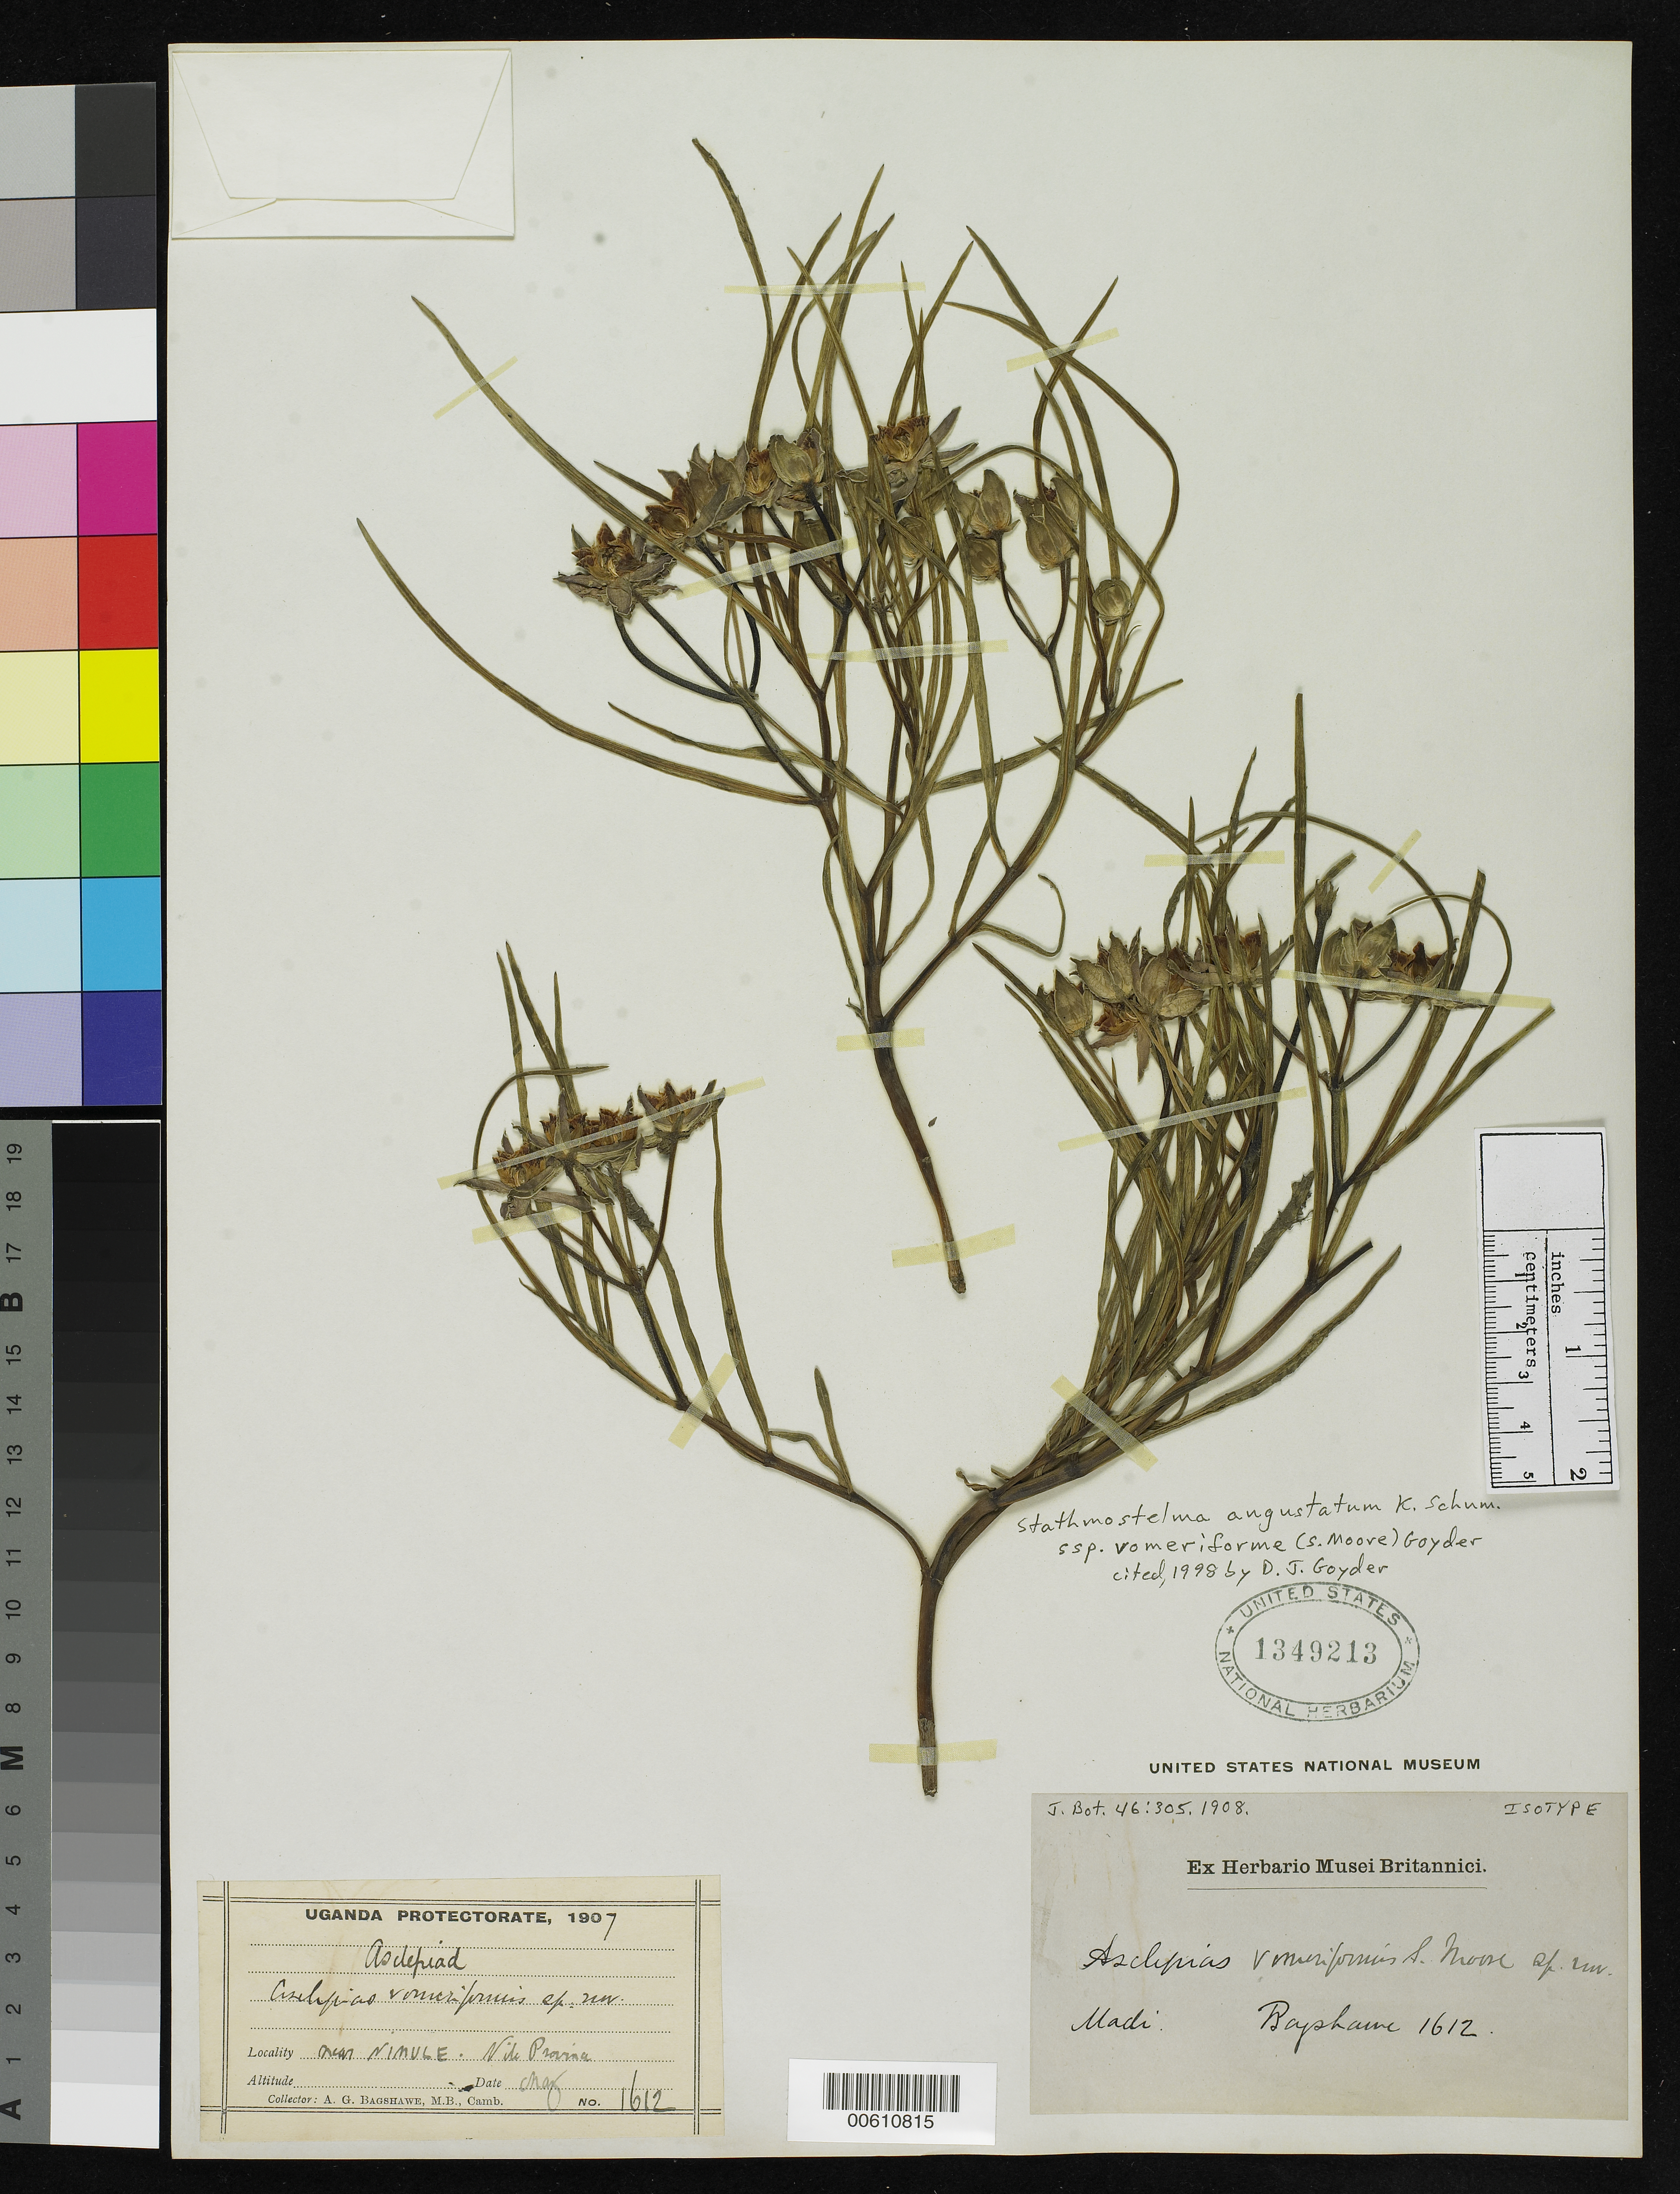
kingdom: Plantae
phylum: Tracheophyta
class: Magnoliopsida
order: Gentianales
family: Apocynaceae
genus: Asclepias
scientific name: Asclepias vomeriformis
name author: S. Moore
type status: Isotype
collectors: A. Bagshawe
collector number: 1612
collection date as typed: May 1907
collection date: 1907-05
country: Uganda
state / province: Northern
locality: Madi. Near Nimule. Nile.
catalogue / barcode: US 1349213